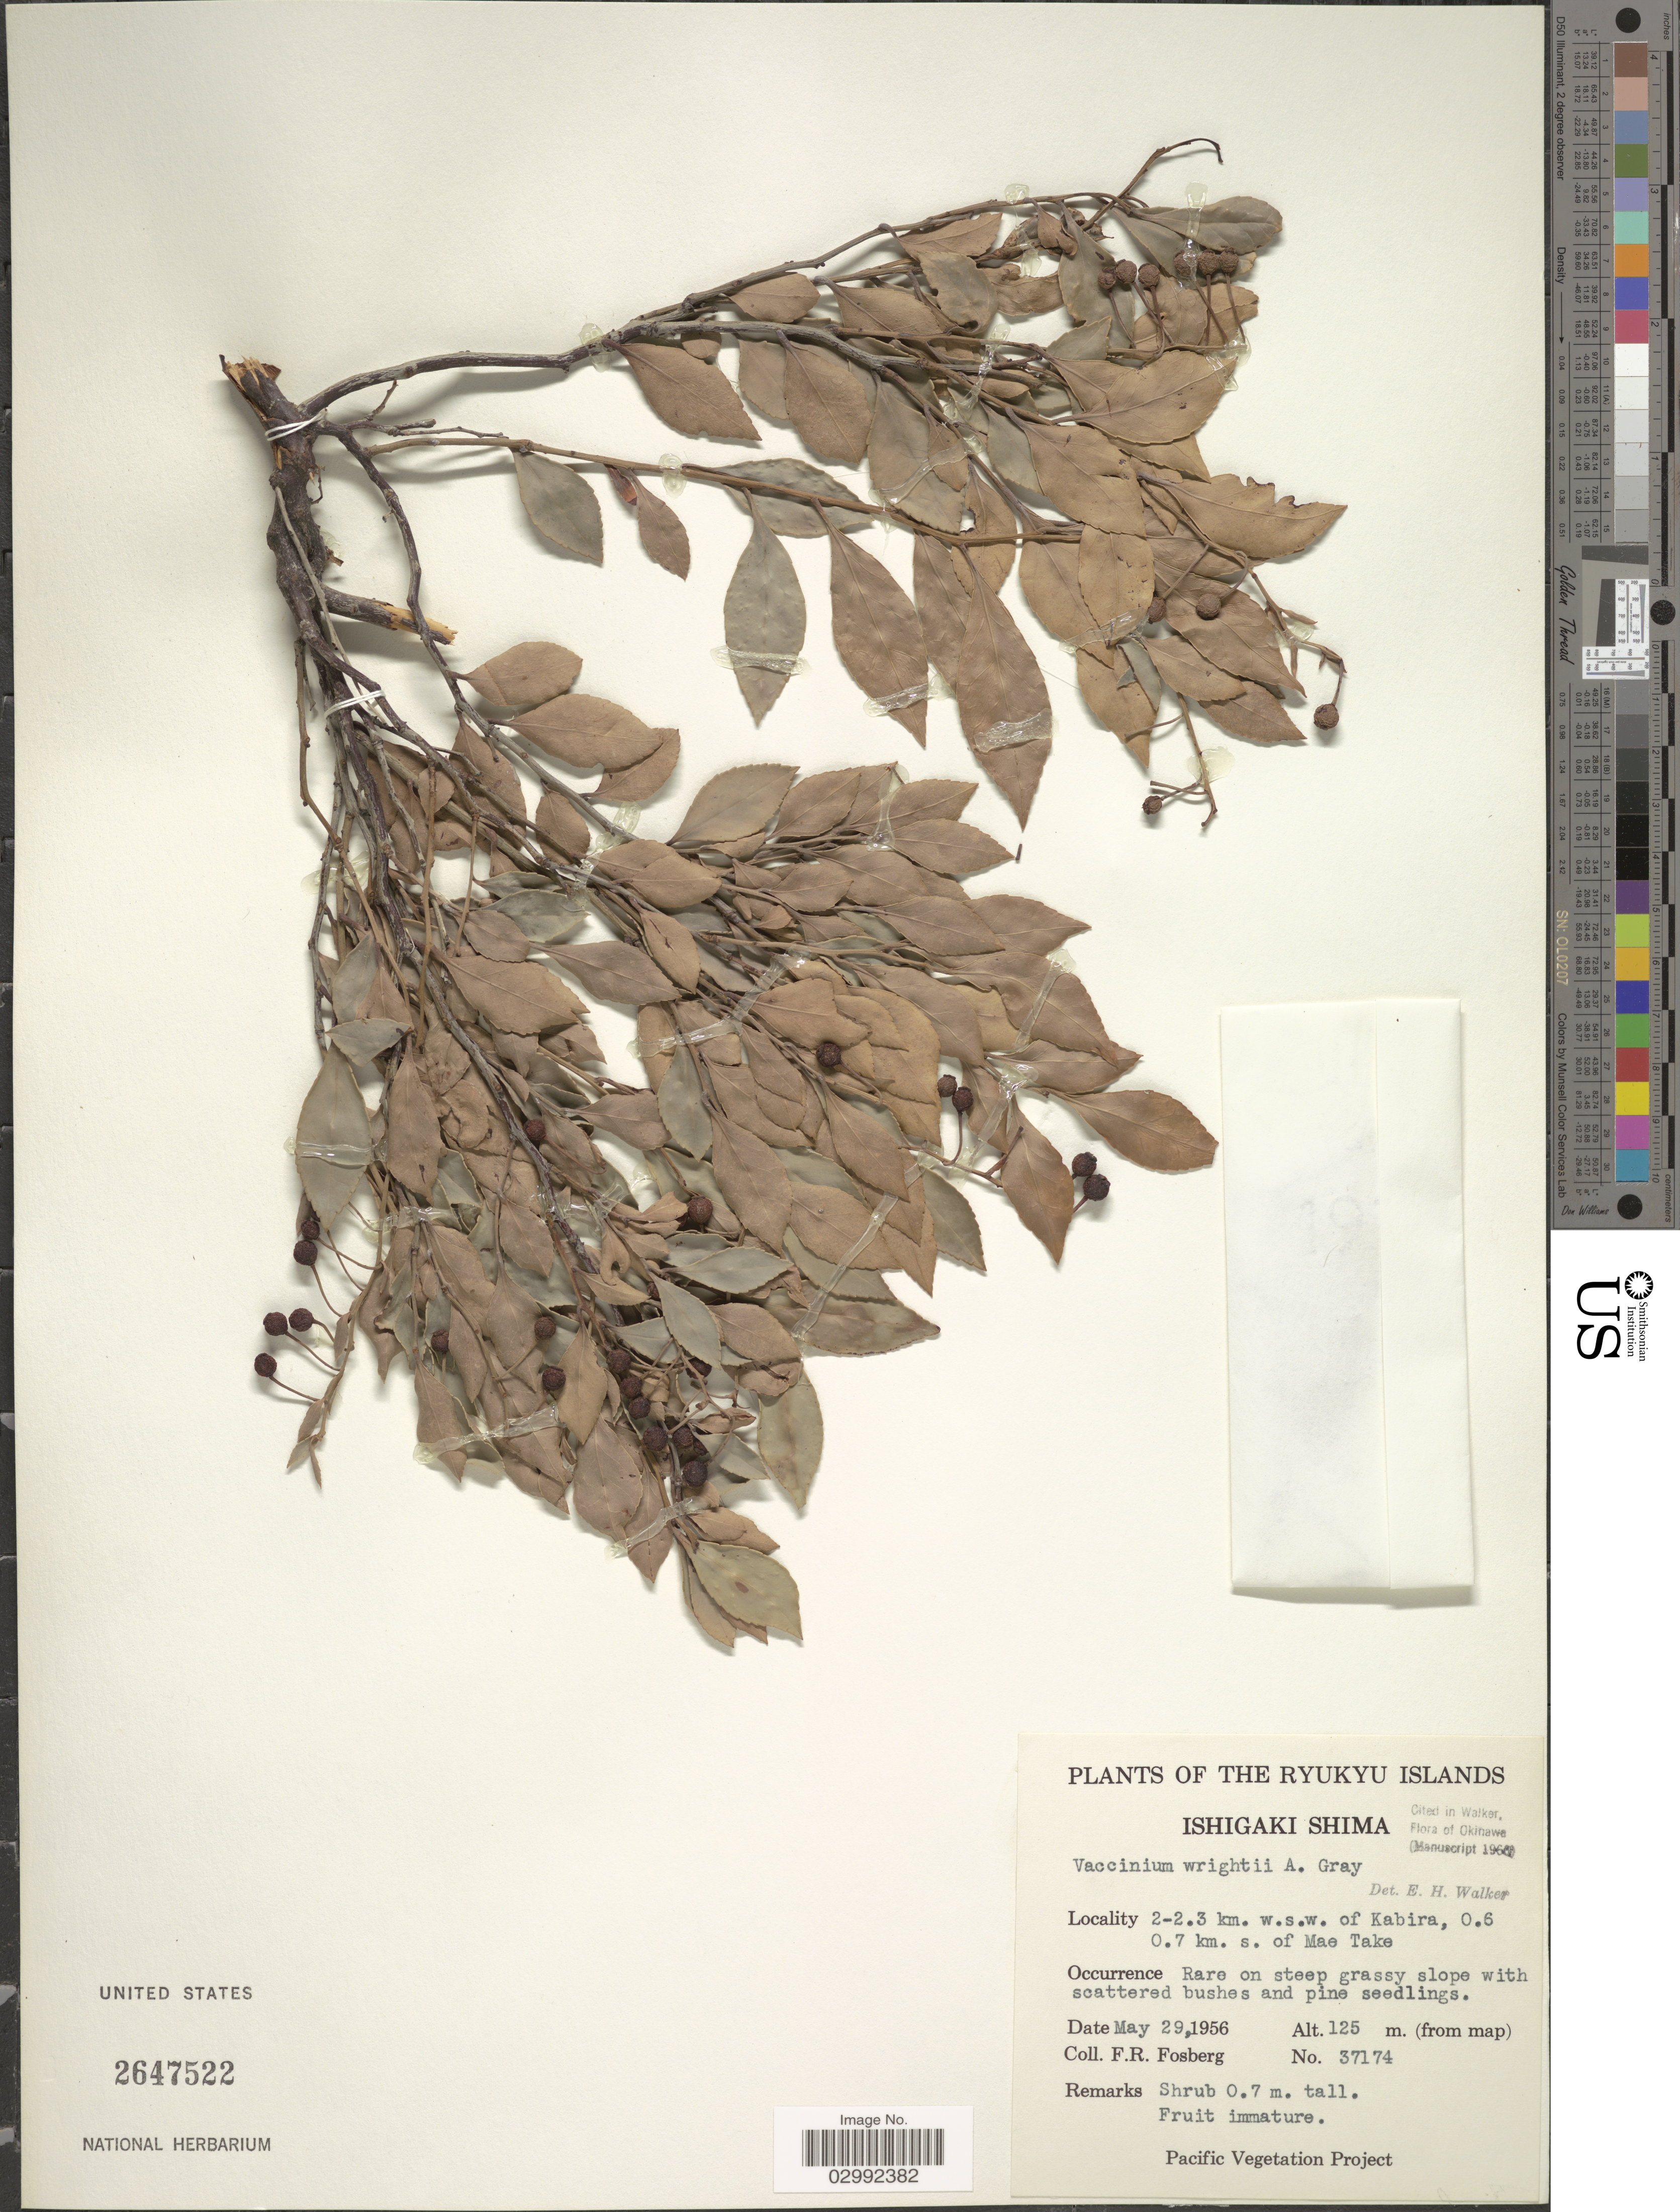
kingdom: Plantae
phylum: Tracheophyta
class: Magnoliopsida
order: Ericales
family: Ericaceae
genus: Vaccinium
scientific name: Vaccinium wrightii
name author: A. Gray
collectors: F. R. Fosberg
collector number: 37174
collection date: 1956-05-29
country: Japan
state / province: Okinawa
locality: Ryukyu Islands. Ishigaki Shima. 2-2.3 km. w.s.w. of Kabira, 0.6 0.7 km. s. of Mae Take.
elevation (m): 125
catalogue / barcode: US 2647522